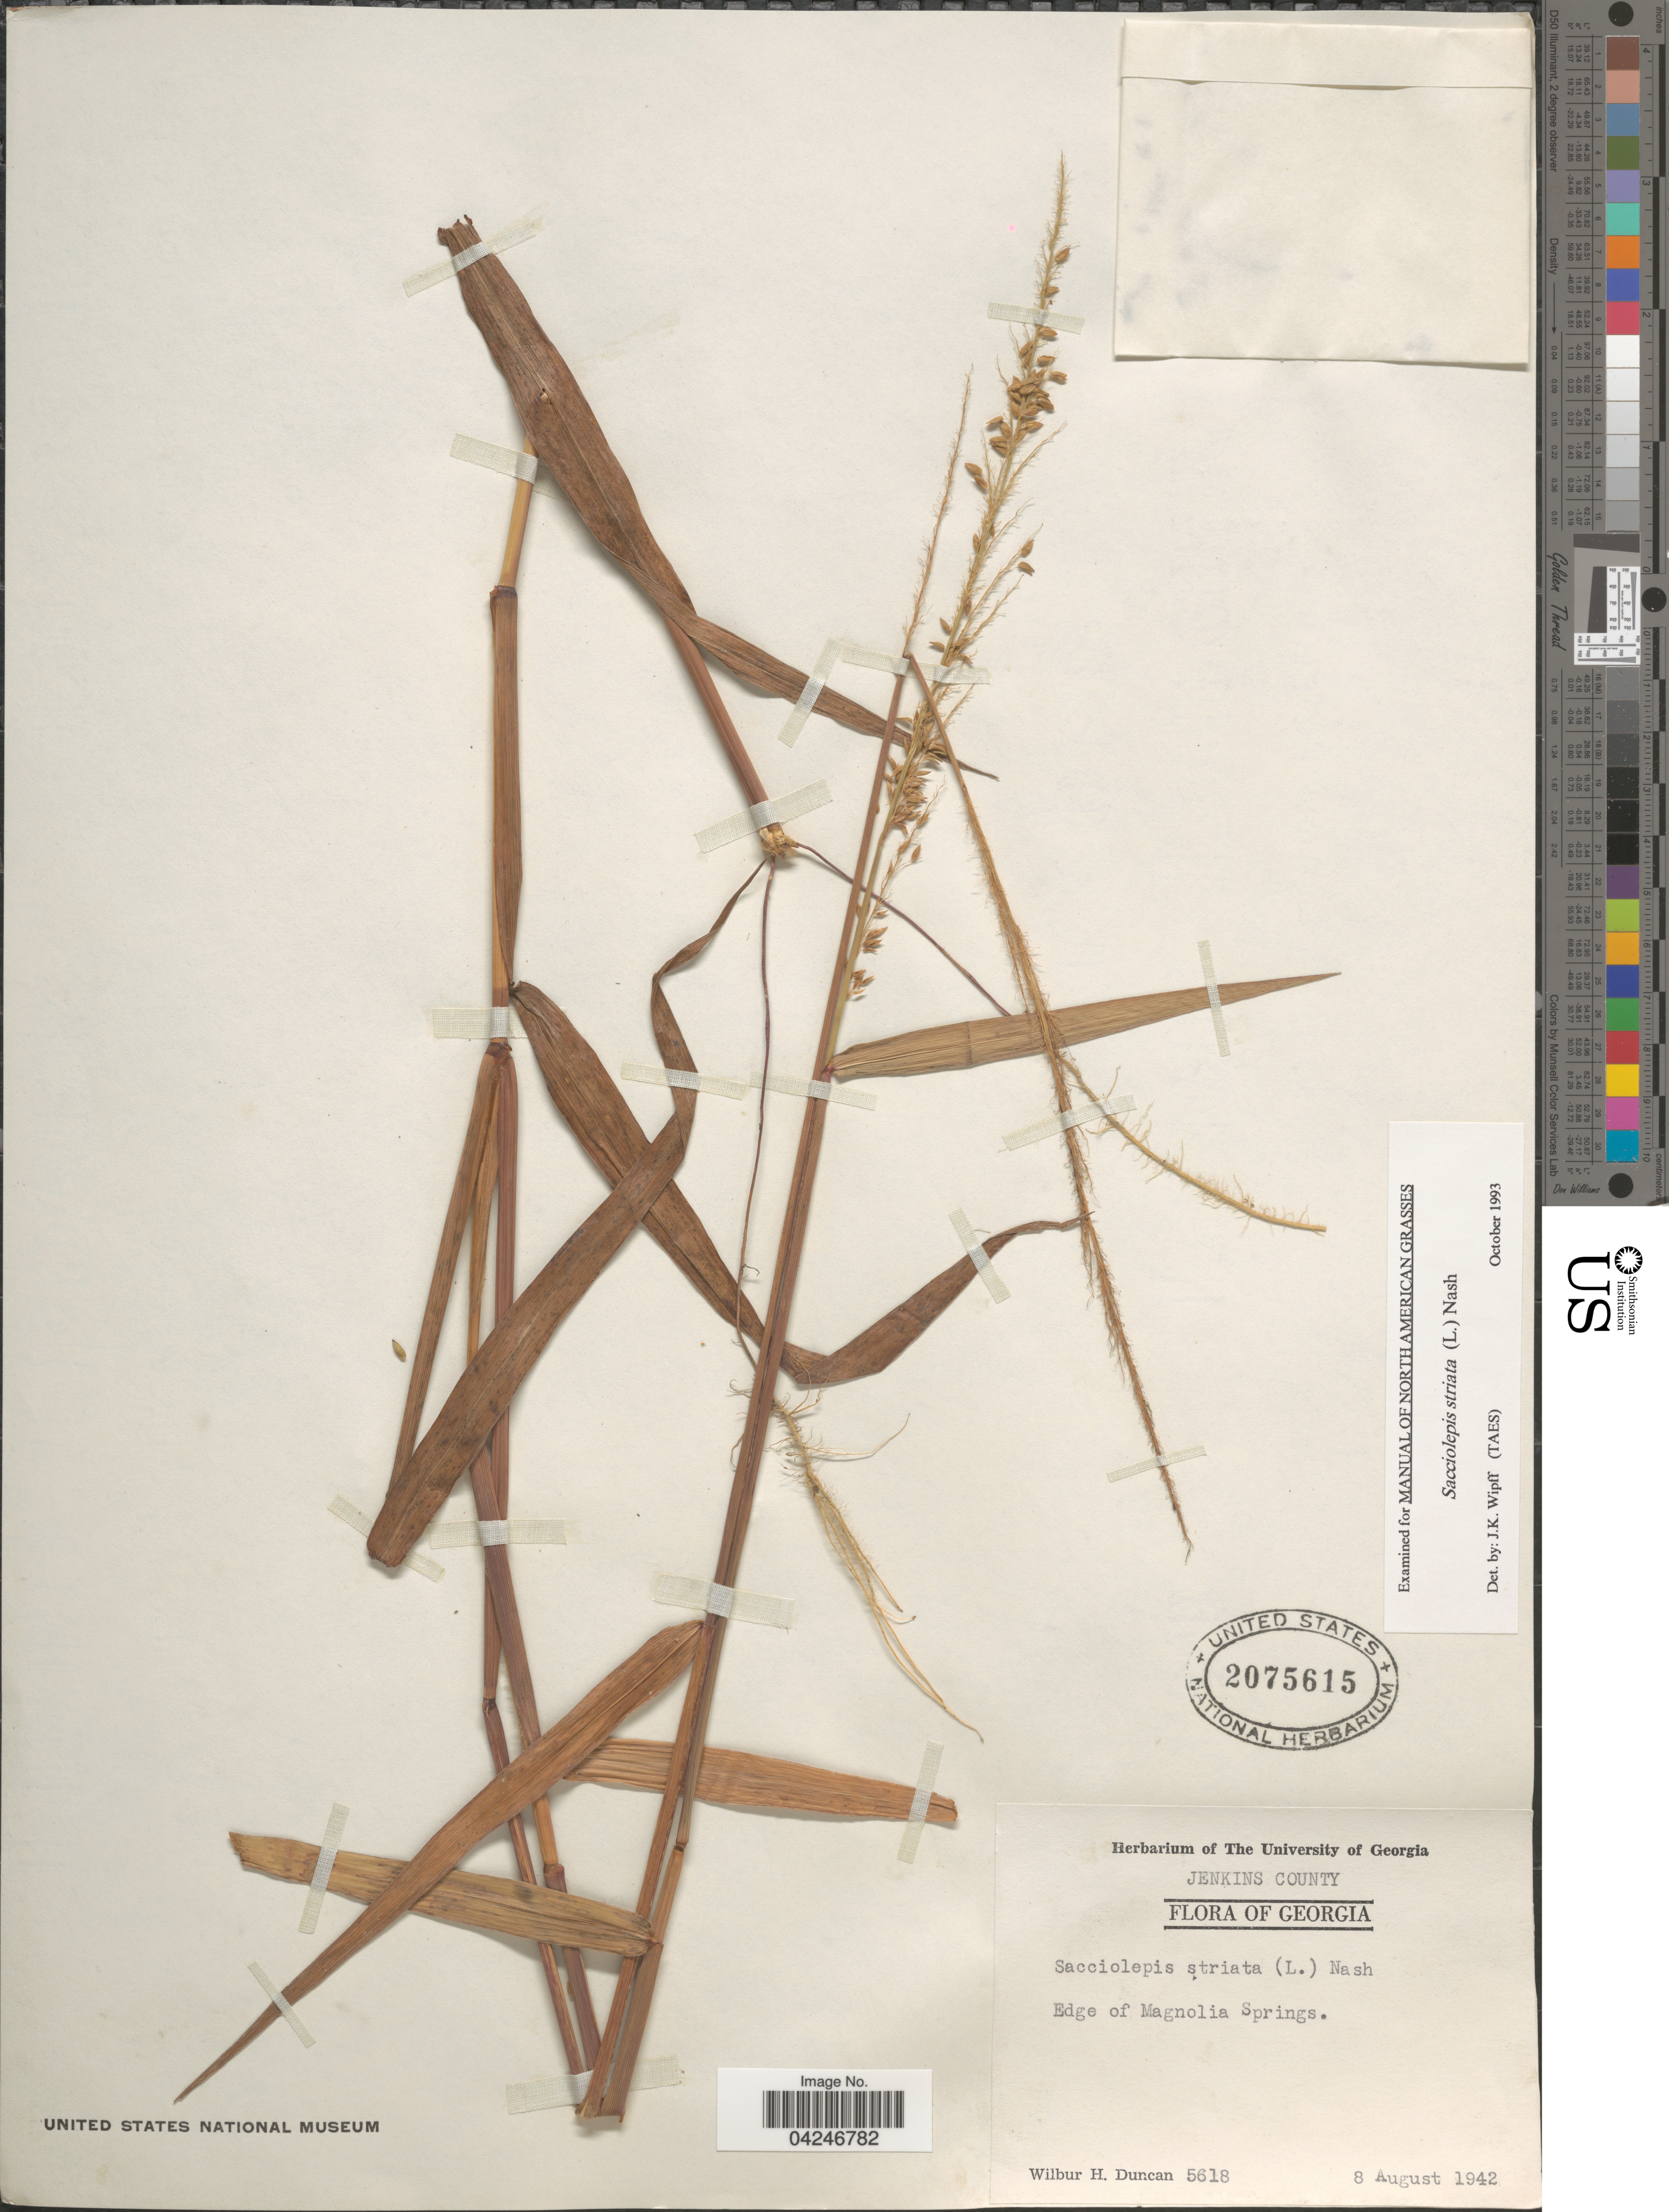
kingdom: Plantae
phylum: Tracheophyta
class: Liliopsida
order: Poales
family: Poaceae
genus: Sacciolepis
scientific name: Sacciolepis striata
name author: (L.) Nash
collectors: W. H. Duncan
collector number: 5618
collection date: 1942-08-08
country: United States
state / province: Georgia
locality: Jenkins County. Edge of Magnolia Springs.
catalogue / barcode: US 2075615